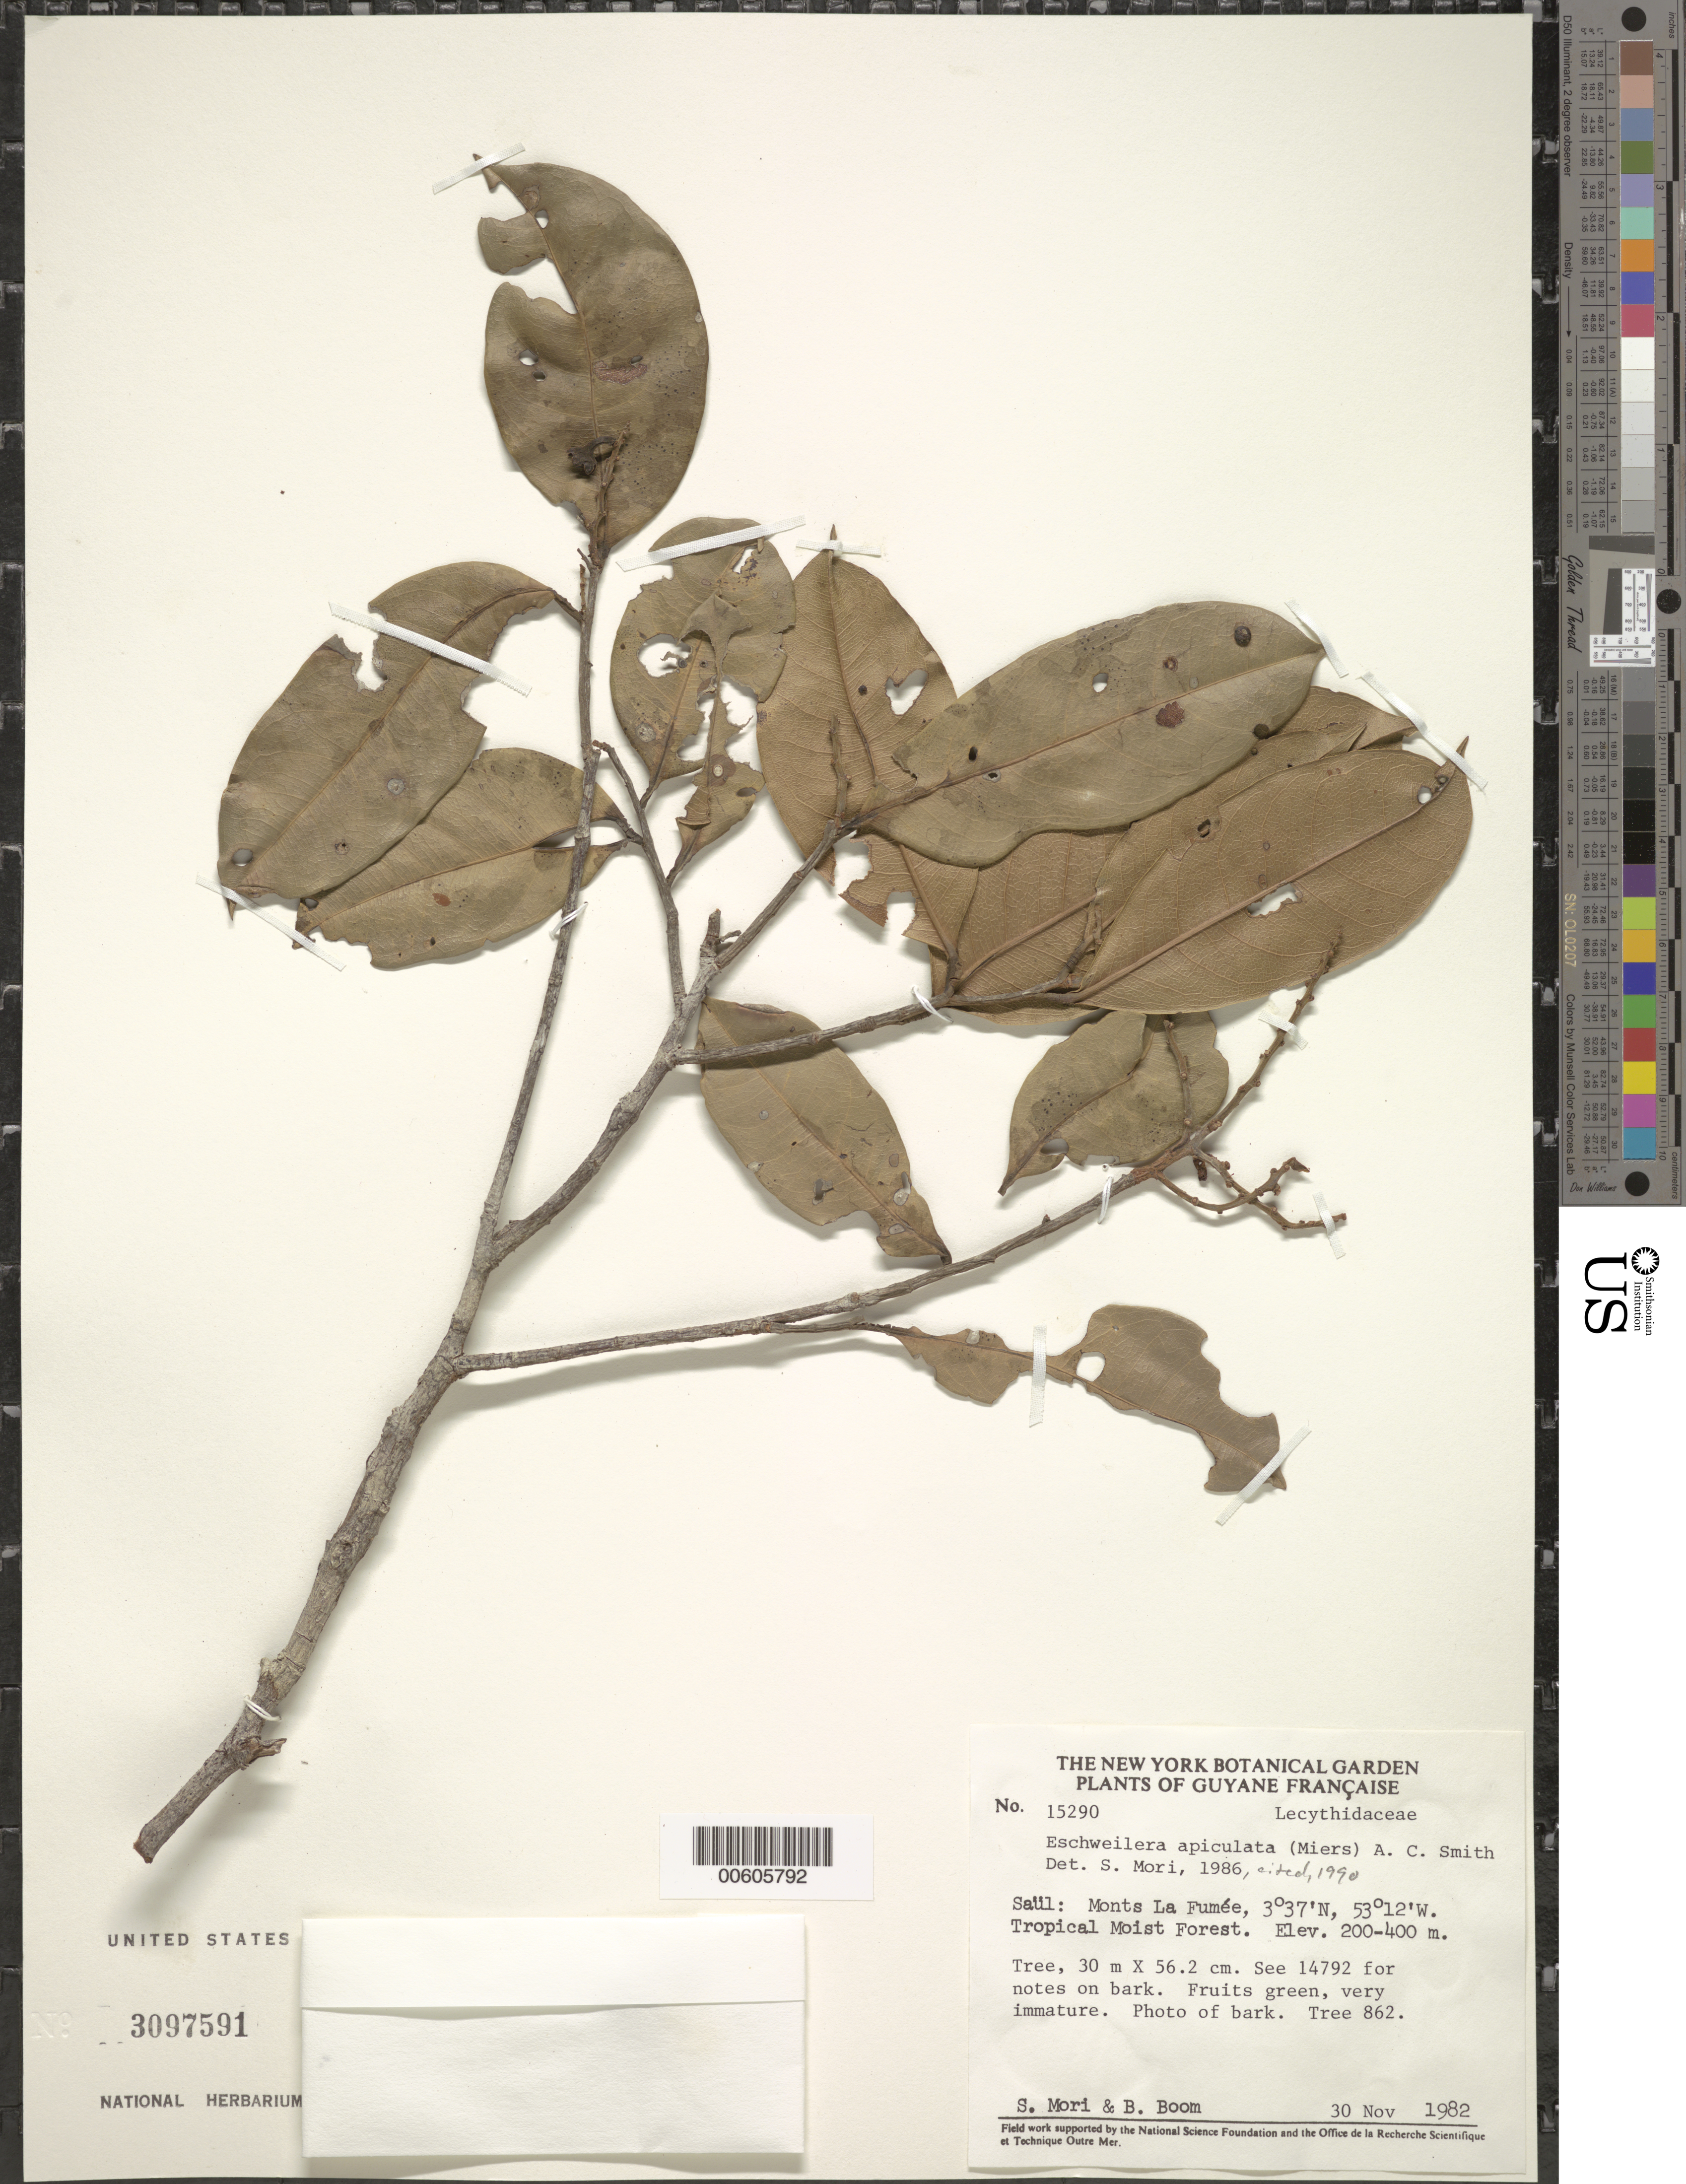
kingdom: Plantae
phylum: Tracheophyta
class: Magnoliopsida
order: Ericales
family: Lecythidaceae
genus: Eschweilera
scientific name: Eschweilera apiculata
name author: (Miers) A.C. Sm.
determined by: Mori, Scott A.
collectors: S. Mori & B. M. Boom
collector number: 15290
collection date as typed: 30-Nov-82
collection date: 1982-11-30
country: French Guiana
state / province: Saint-Laurent-du-Maroni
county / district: Saül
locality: Saül, Monts La Fumée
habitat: Tropical moist forest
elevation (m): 200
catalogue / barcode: US 3097591